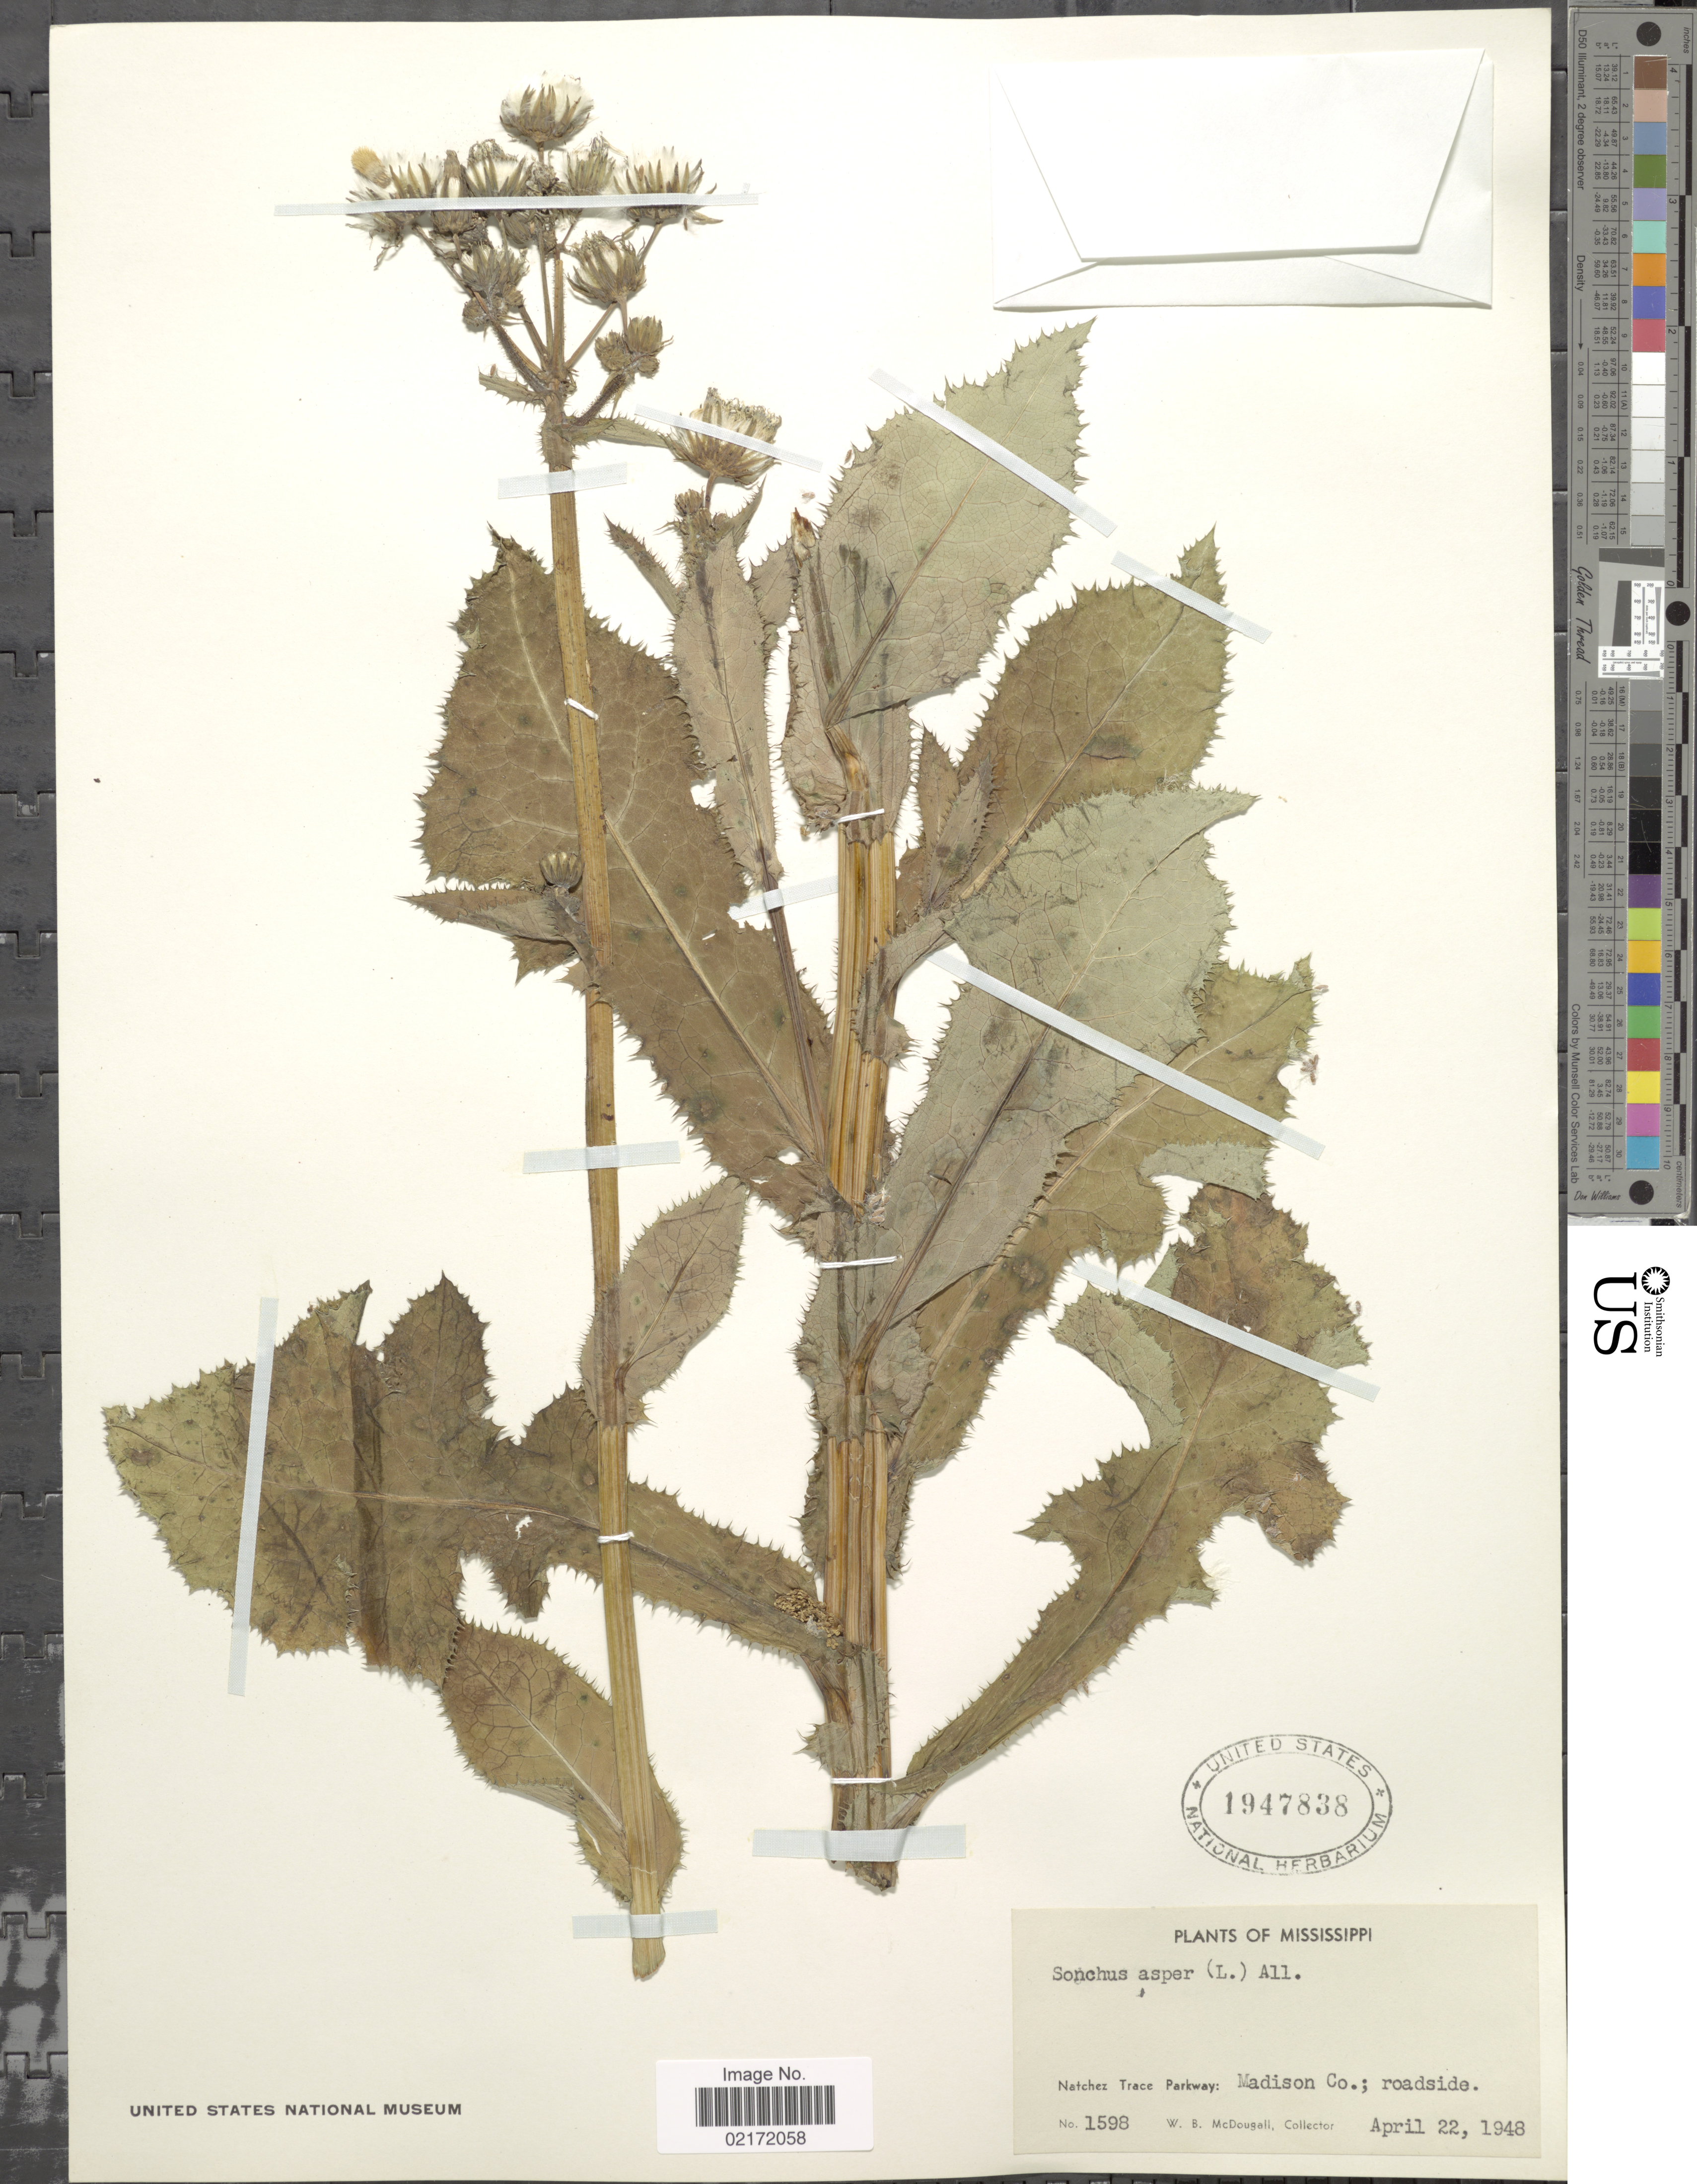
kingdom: Plantae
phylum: Tracheophyta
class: Magnoliopsida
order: Asterales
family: Asteraceae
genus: Sonchus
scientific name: Sonchus asper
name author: (L.) Hill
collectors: W. B. McDougall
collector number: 1598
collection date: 1948-04-22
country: United States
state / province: Mississippi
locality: Natchez Trace Parkway: Madison Co.; roadside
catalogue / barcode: US 1947838